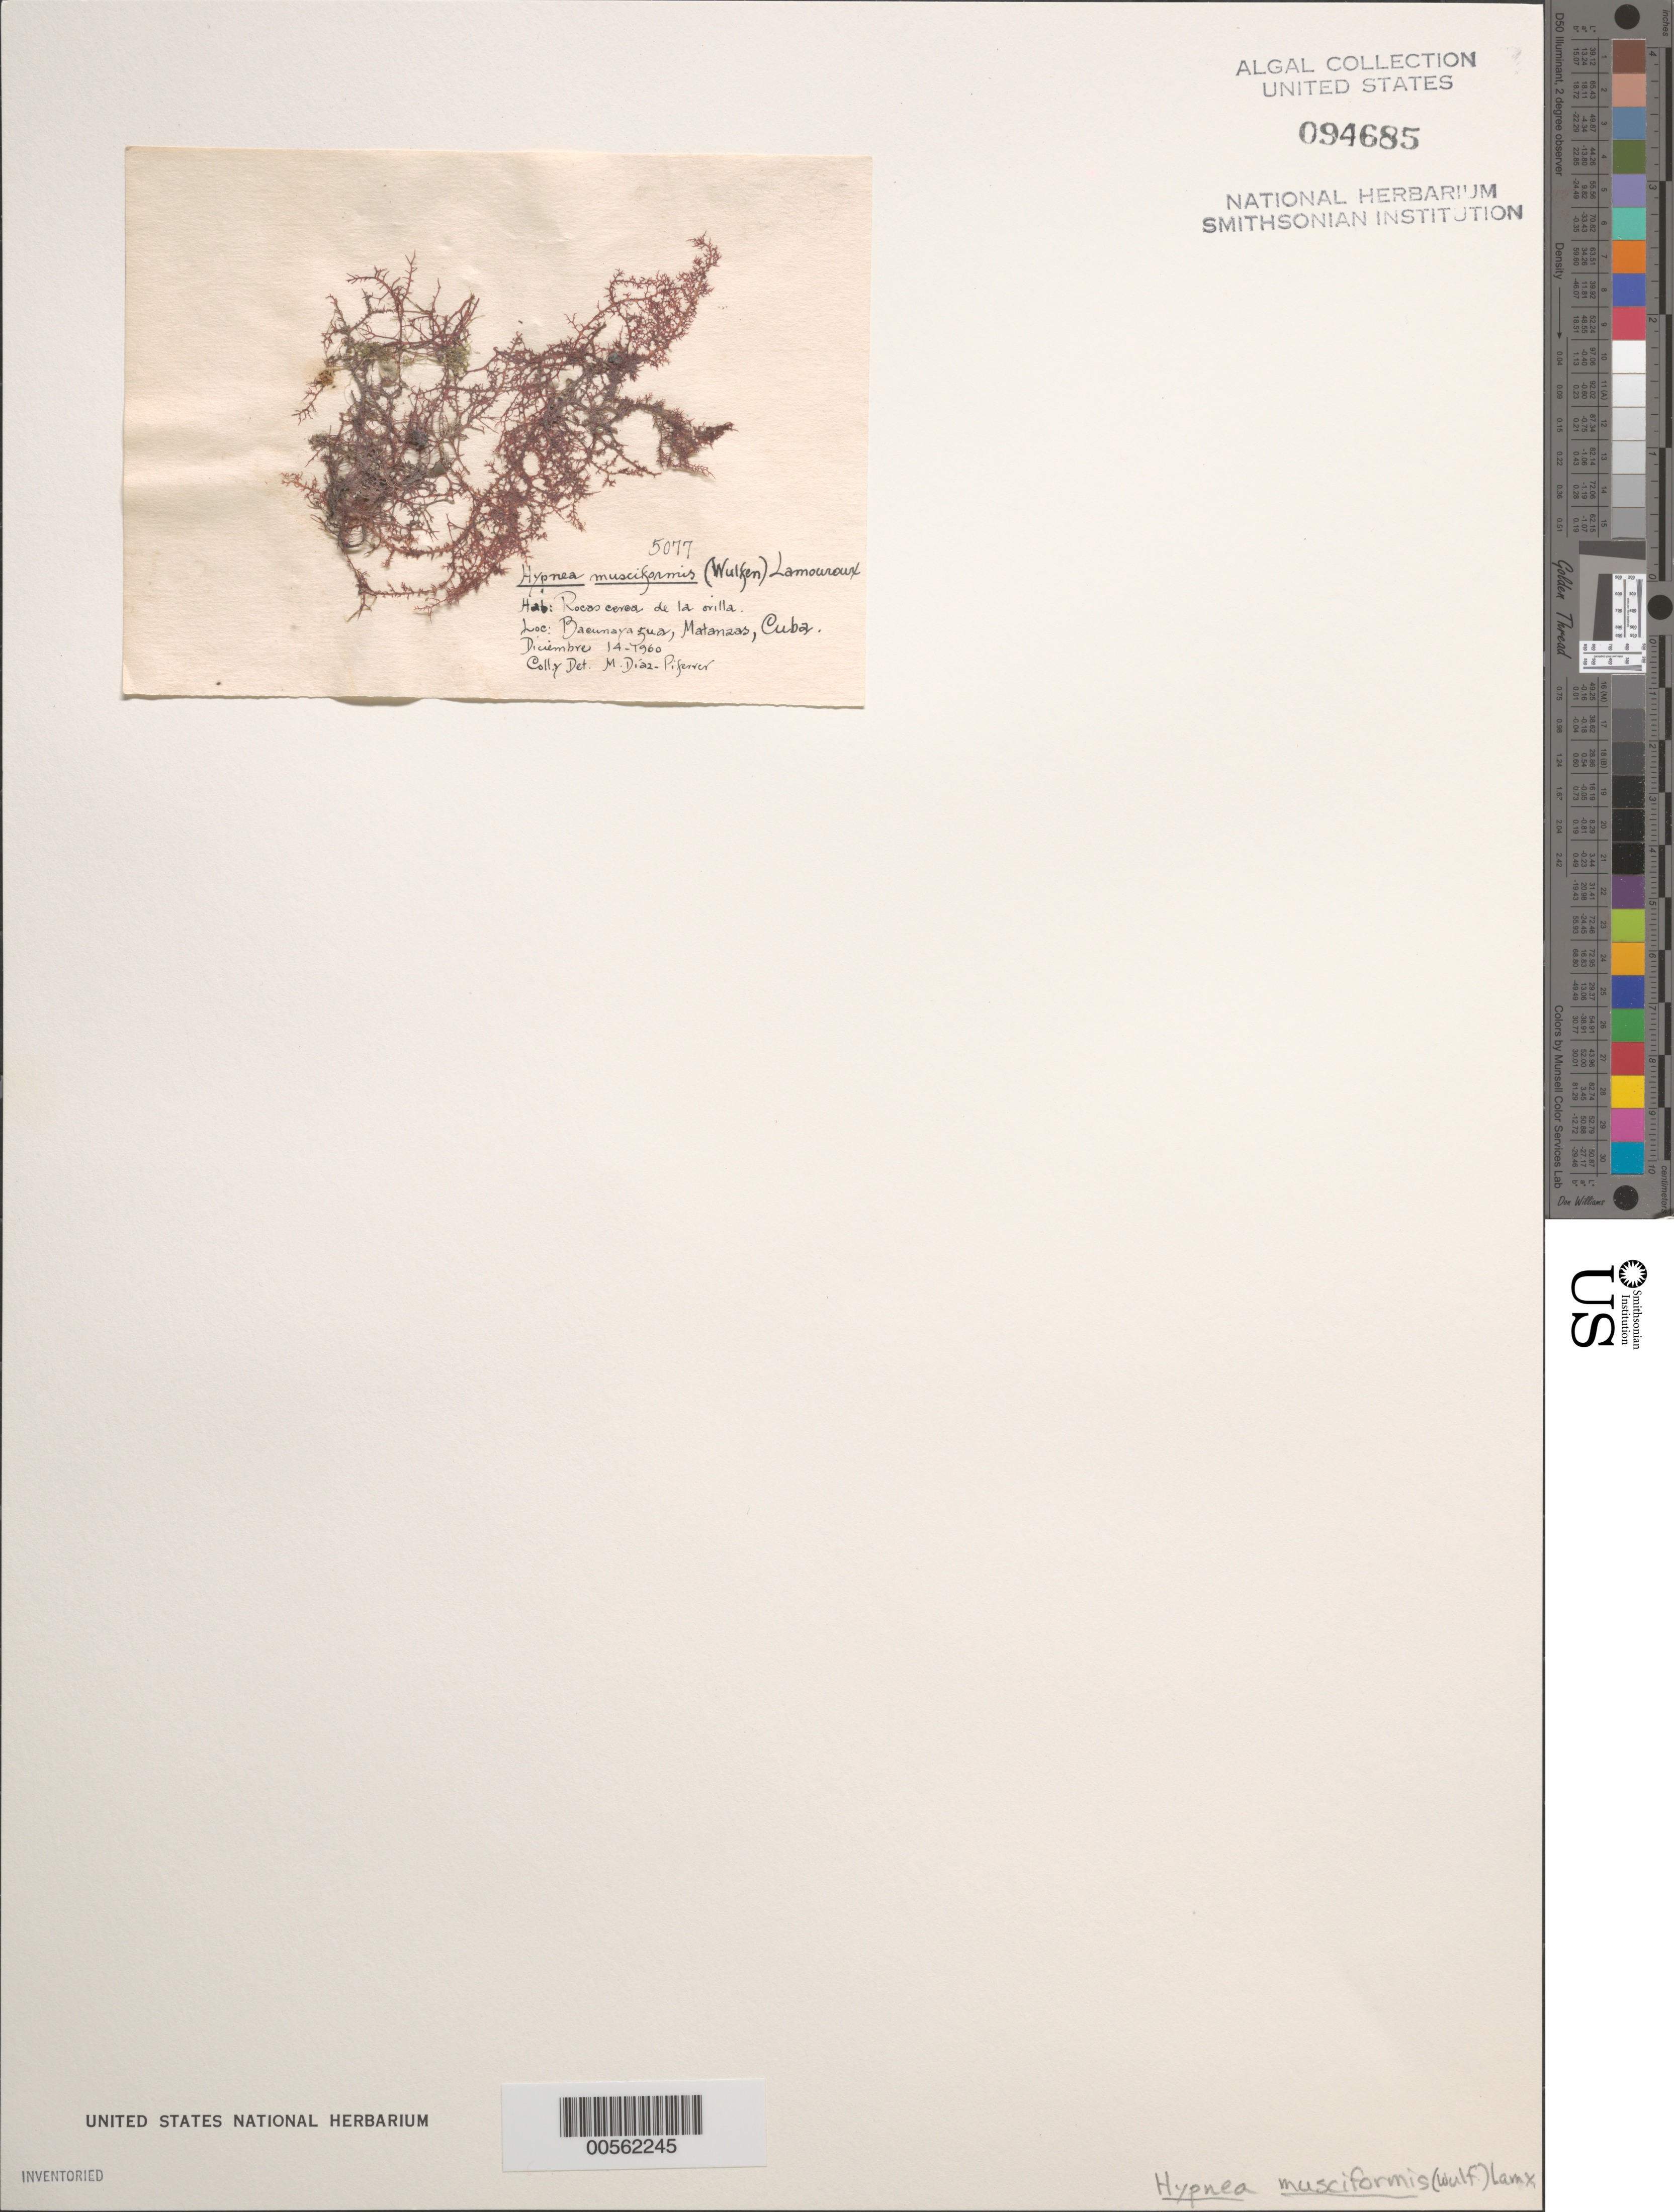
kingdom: Plantae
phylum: Rhodophyta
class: Florideophyceae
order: Gigartinales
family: Cystocloniaceae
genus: Hypnea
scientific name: Hypnea musciformis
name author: (Wulfen) J.V.Lamouroux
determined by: Diaz-Piferrer, M.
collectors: M. Diaz-Piferrer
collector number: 5077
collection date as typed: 14 Dec 1960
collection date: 1960-12-14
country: Cuba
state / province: Matanzas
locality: Bacunayagua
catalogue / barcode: US 94685